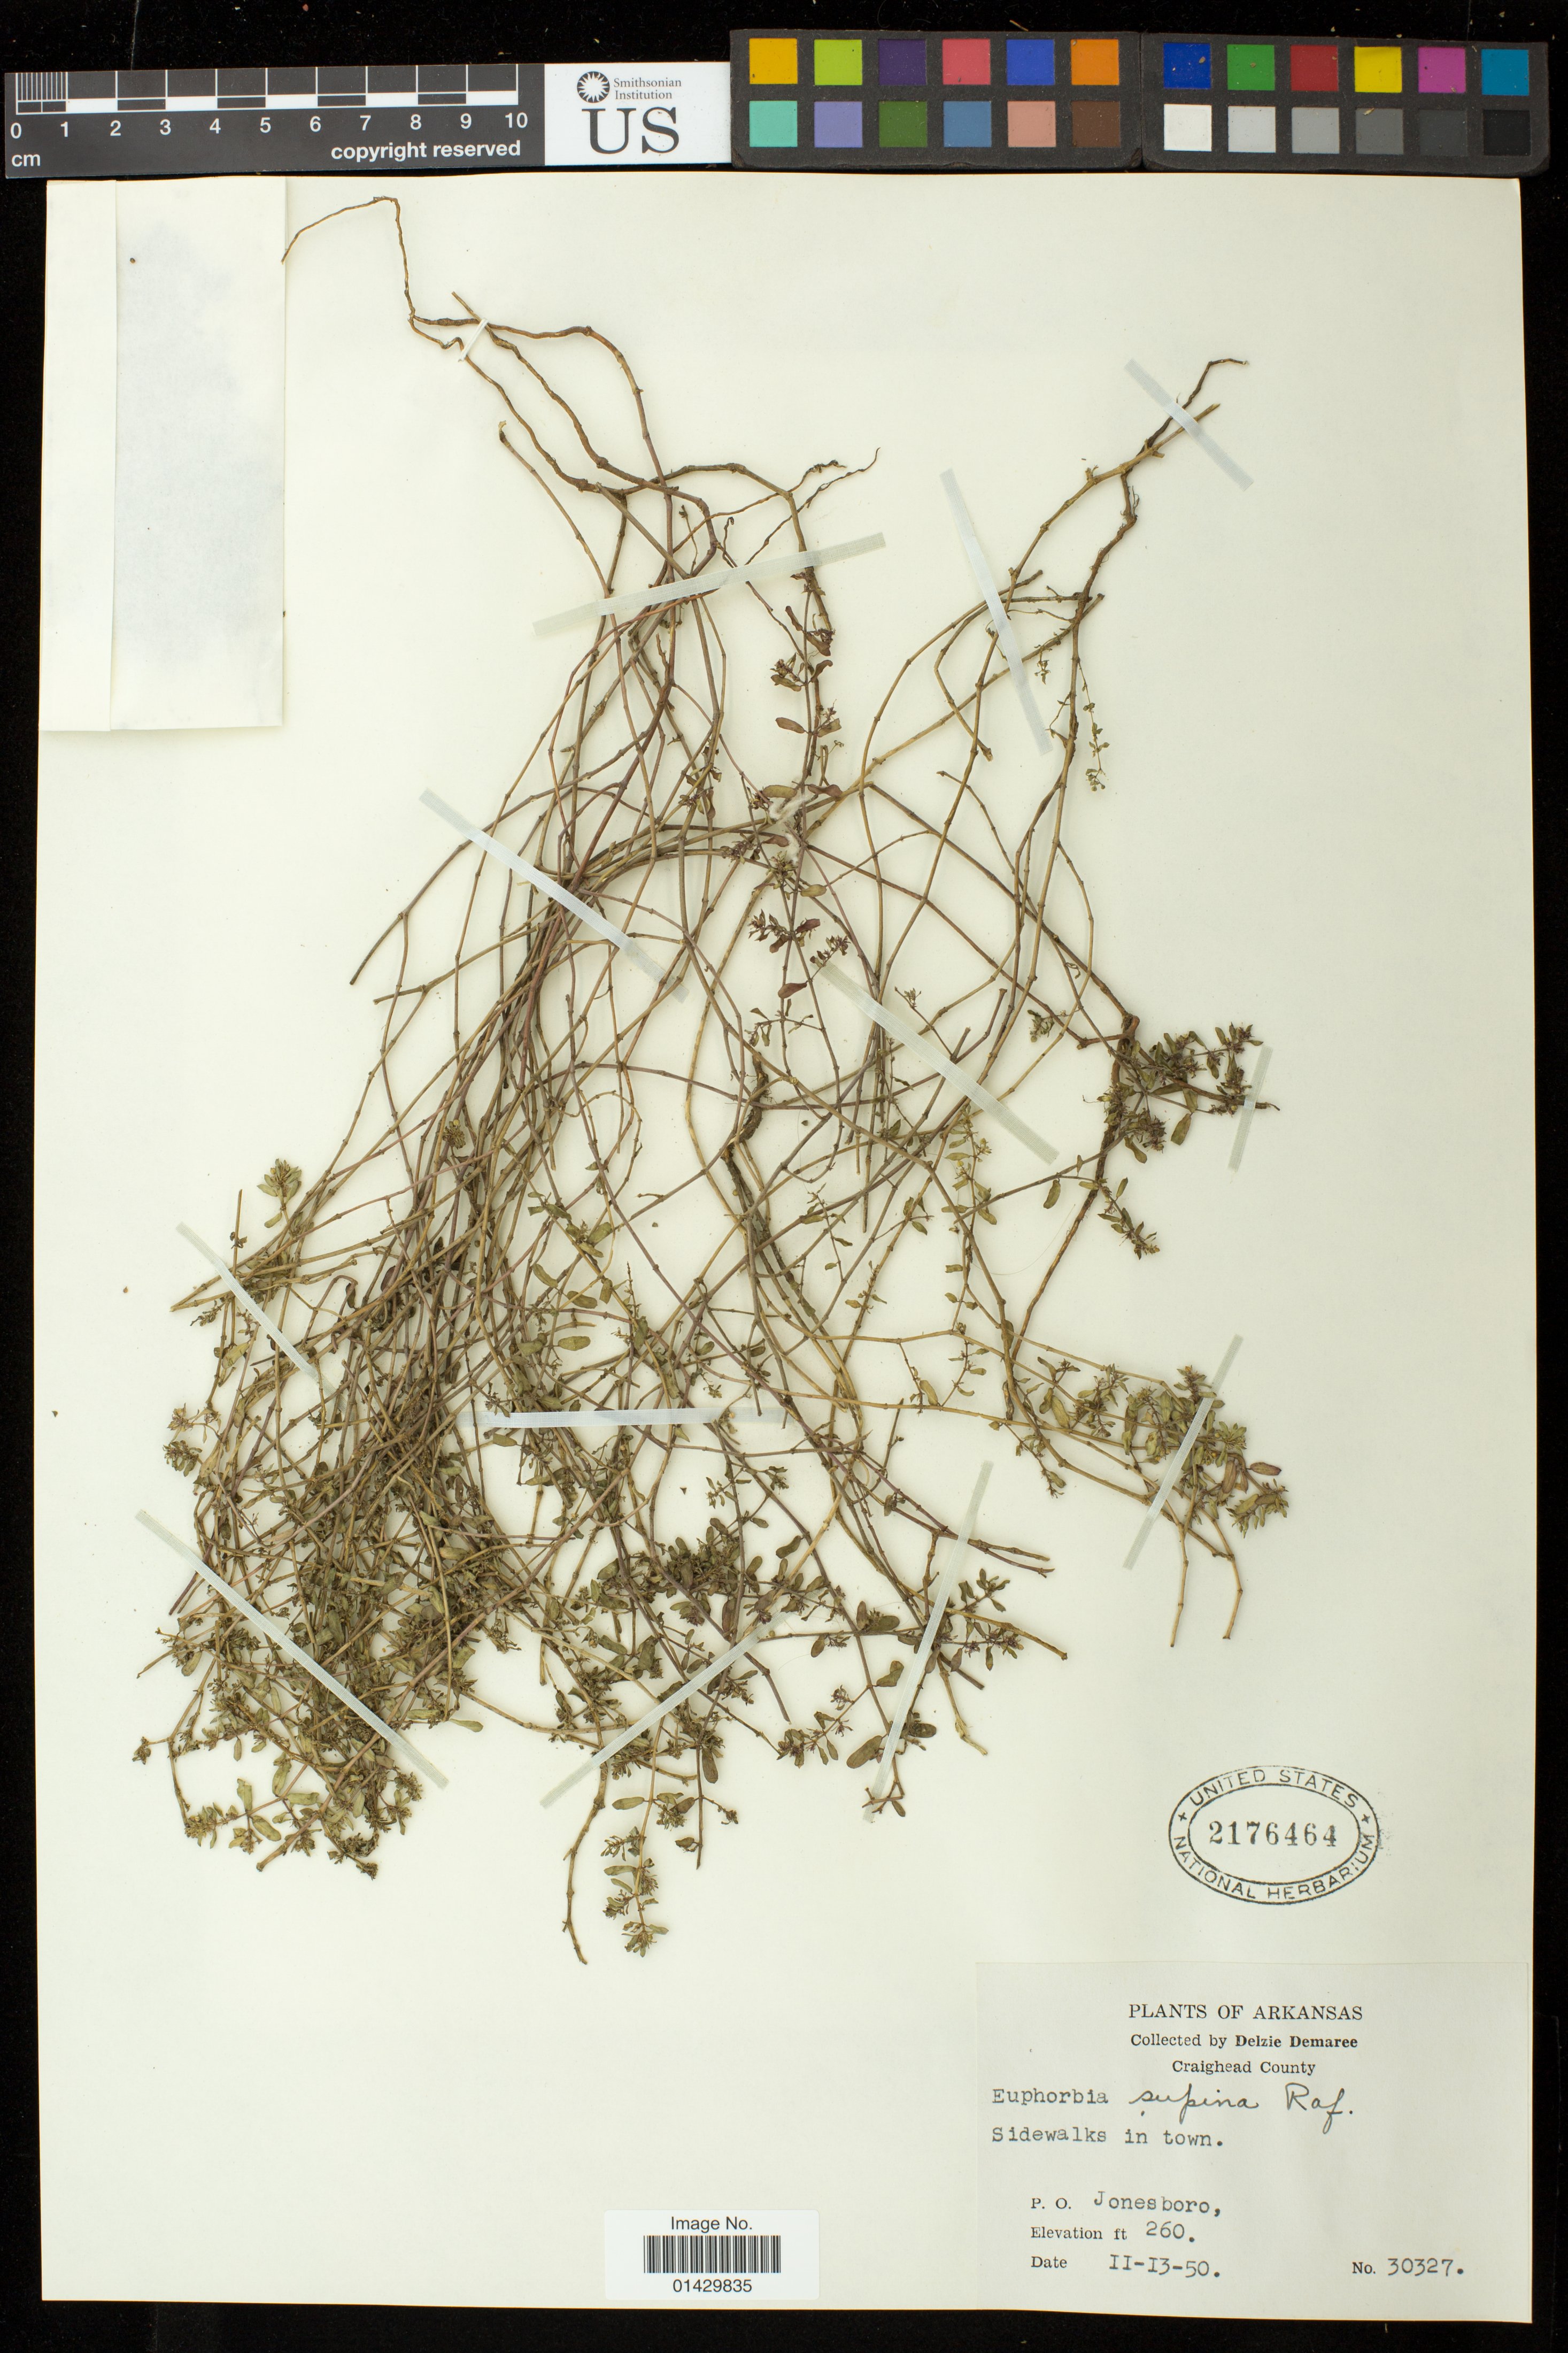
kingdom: Plantae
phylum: Tracheophyta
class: Magnoliopsida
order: Malpighiales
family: Euphorbiaceae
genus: Euphorbia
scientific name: Euphorbia maculata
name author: L.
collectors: D. Demaree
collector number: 30327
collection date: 1950-11-13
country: United States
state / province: Arkansas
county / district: Craighead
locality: Sidewalks in town.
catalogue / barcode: US 2176464